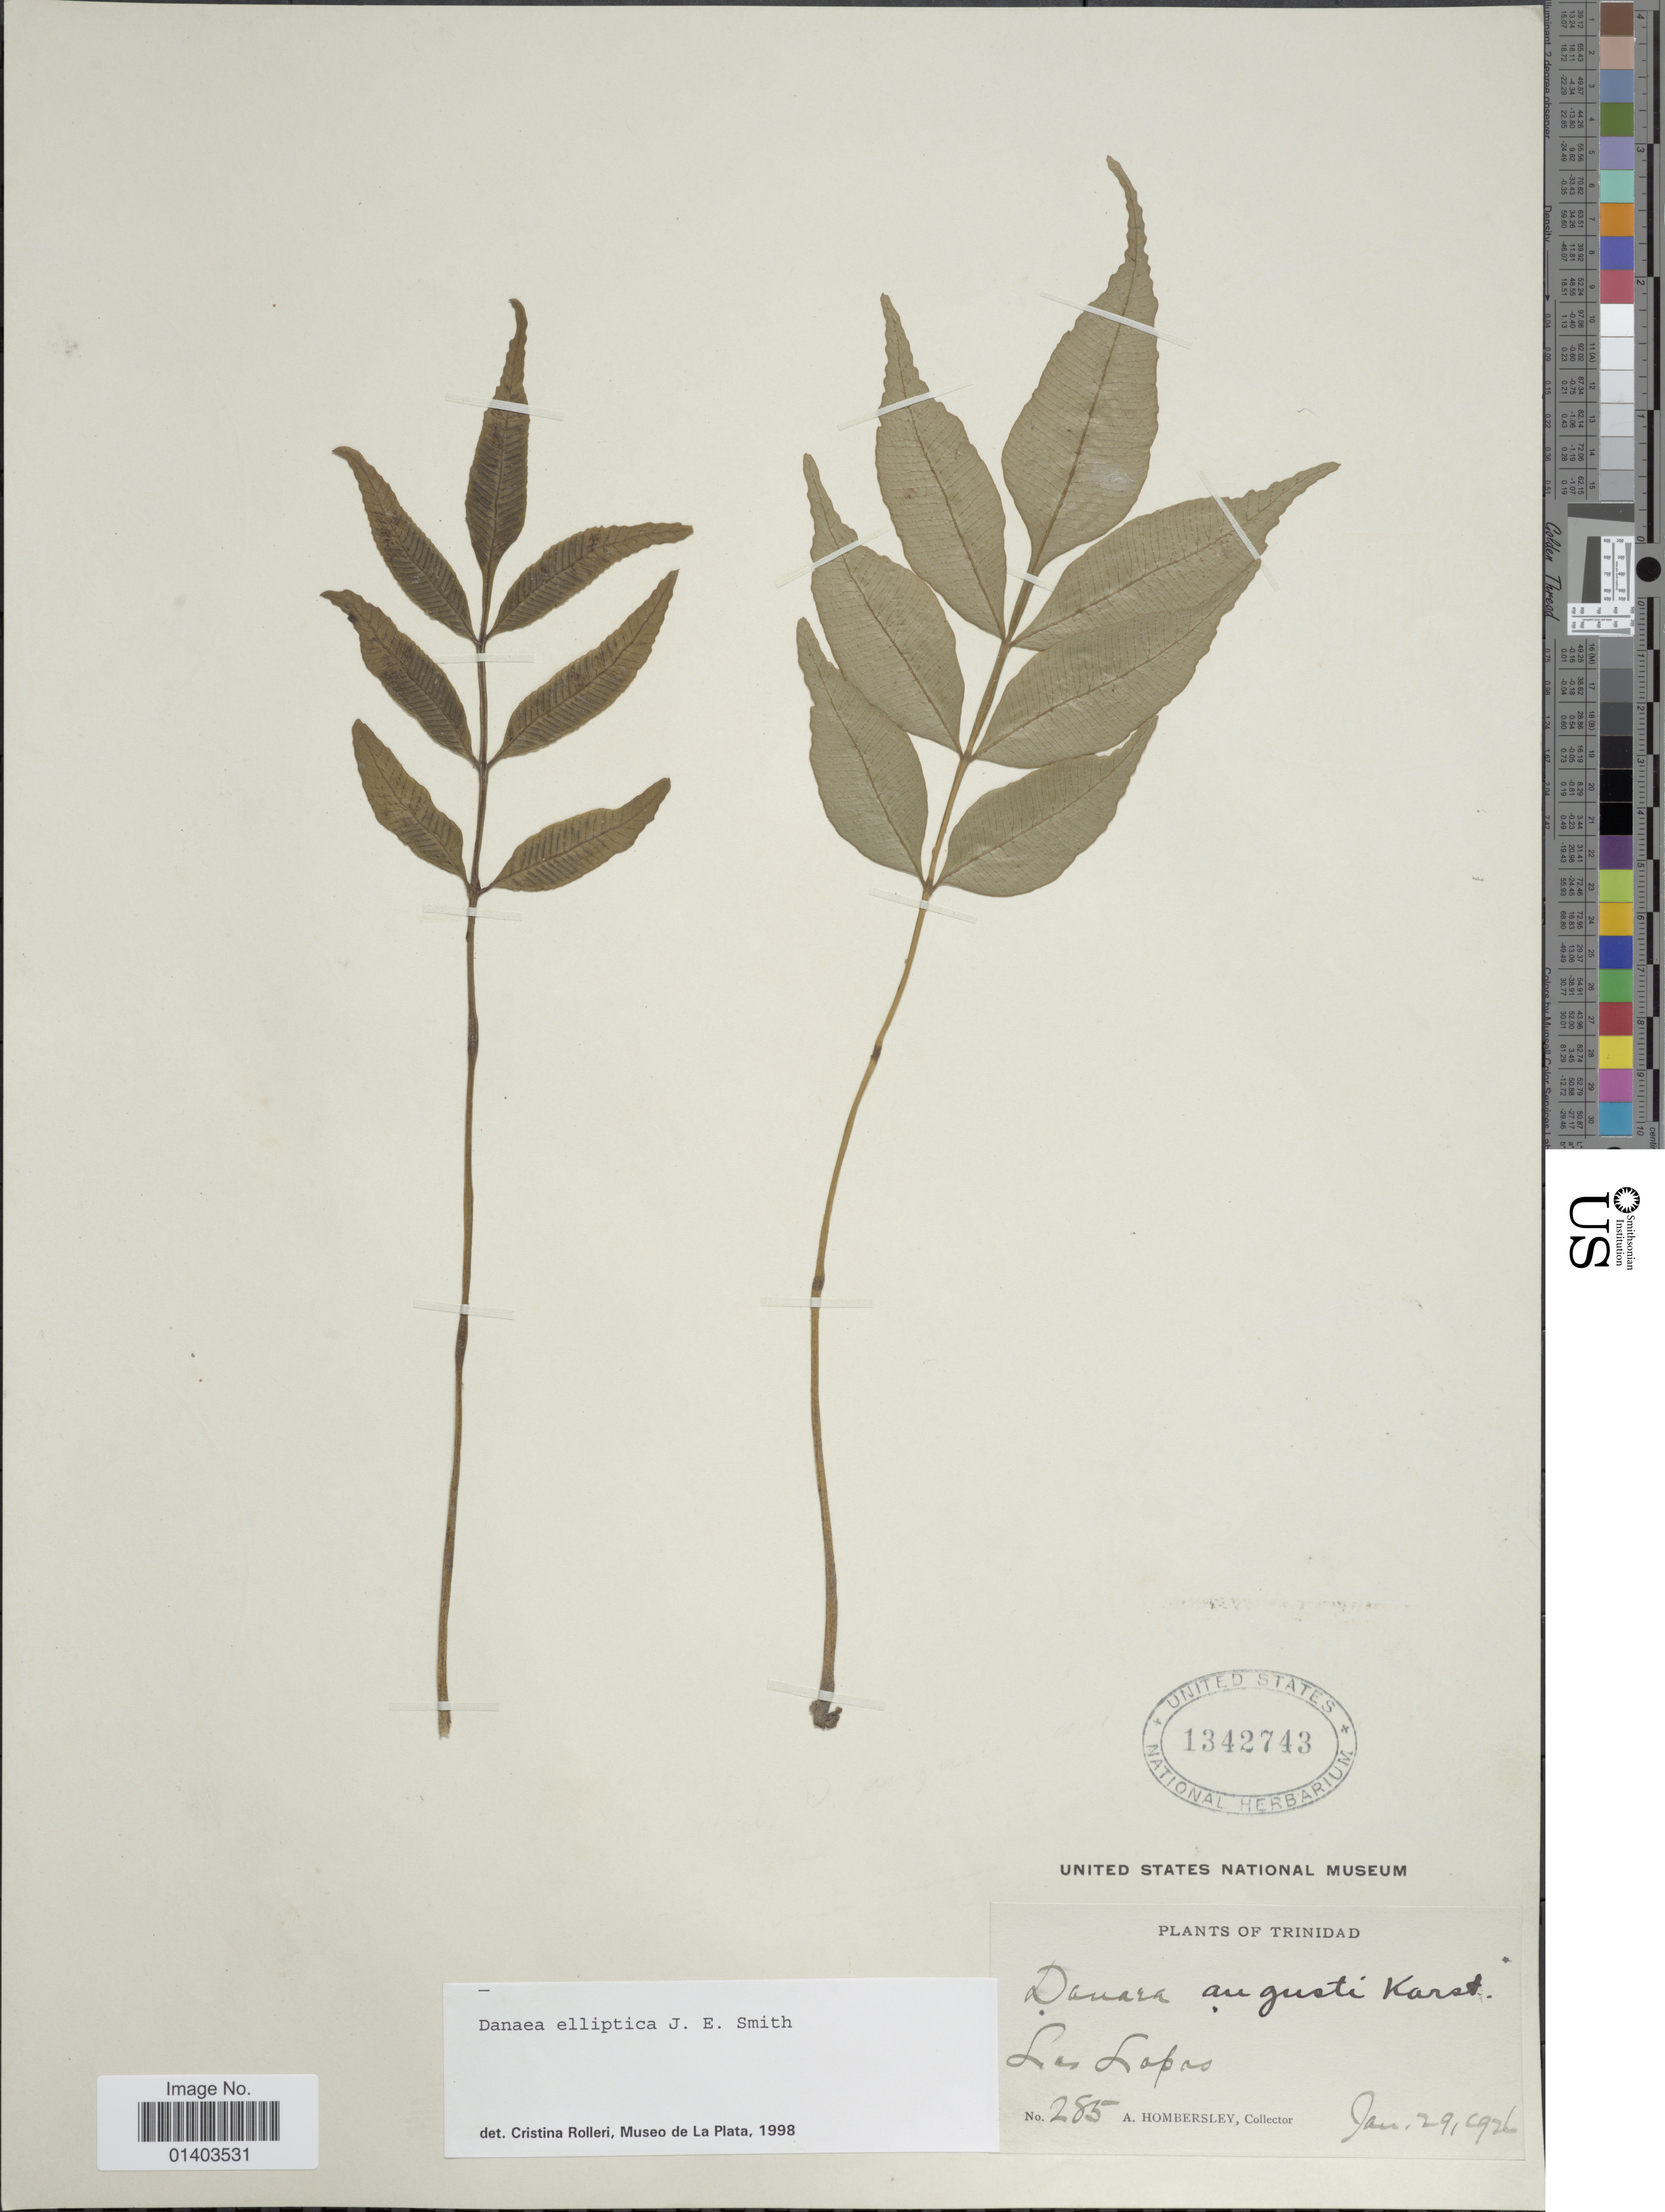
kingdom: Plantae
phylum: Tracheophyta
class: Polypodiopsida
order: Marattiales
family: Marattiaceae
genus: Danaea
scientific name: Danaea elliptica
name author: Sm.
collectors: A. Hombersley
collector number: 285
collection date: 1926-01-29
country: Trinidad and Tobago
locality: Trinidad, Las Lopas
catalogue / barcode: US 1342743